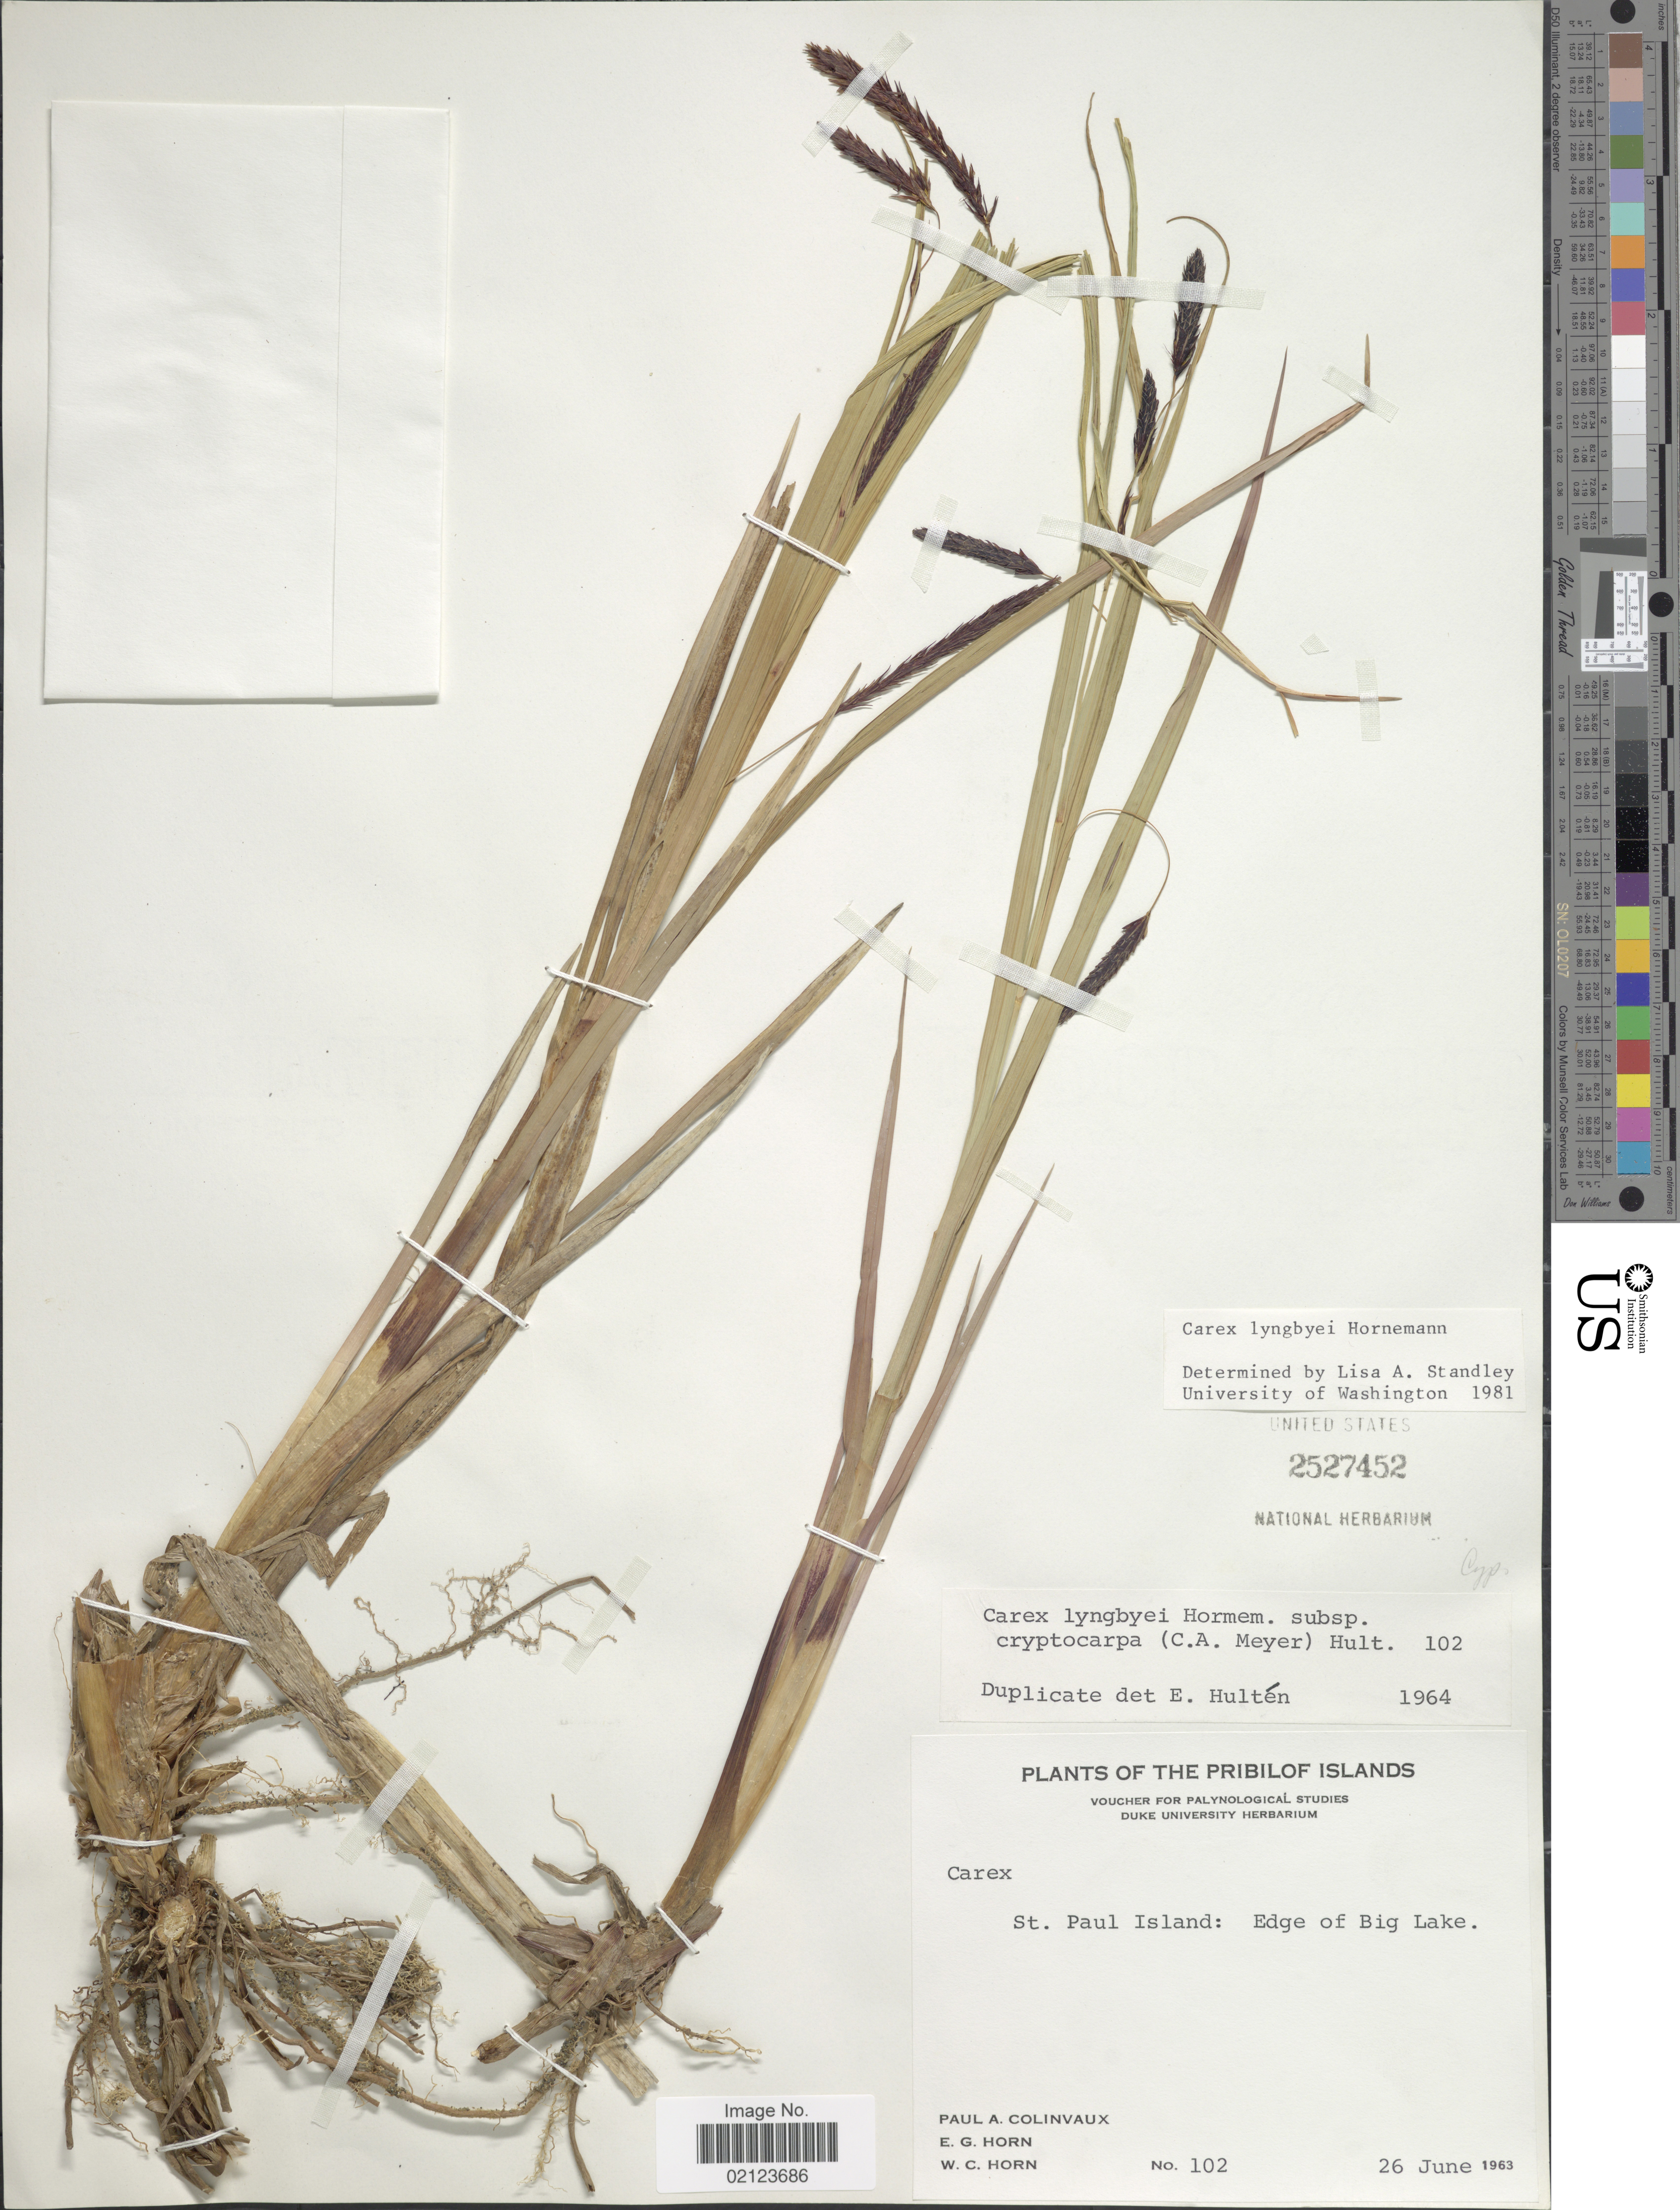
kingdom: Plantae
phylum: Tracheophyta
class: Liliopsida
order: Poales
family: Cyperaceae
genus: Carex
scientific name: Carex lyngbyei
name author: Hornem.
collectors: P. Colinvaux, E. Horn & W. Horn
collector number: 102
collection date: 1963-06-26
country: United States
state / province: Alaska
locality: Pribilof Islands. St. Paul Island: Edge of Big Lake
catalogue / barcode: US 2527452